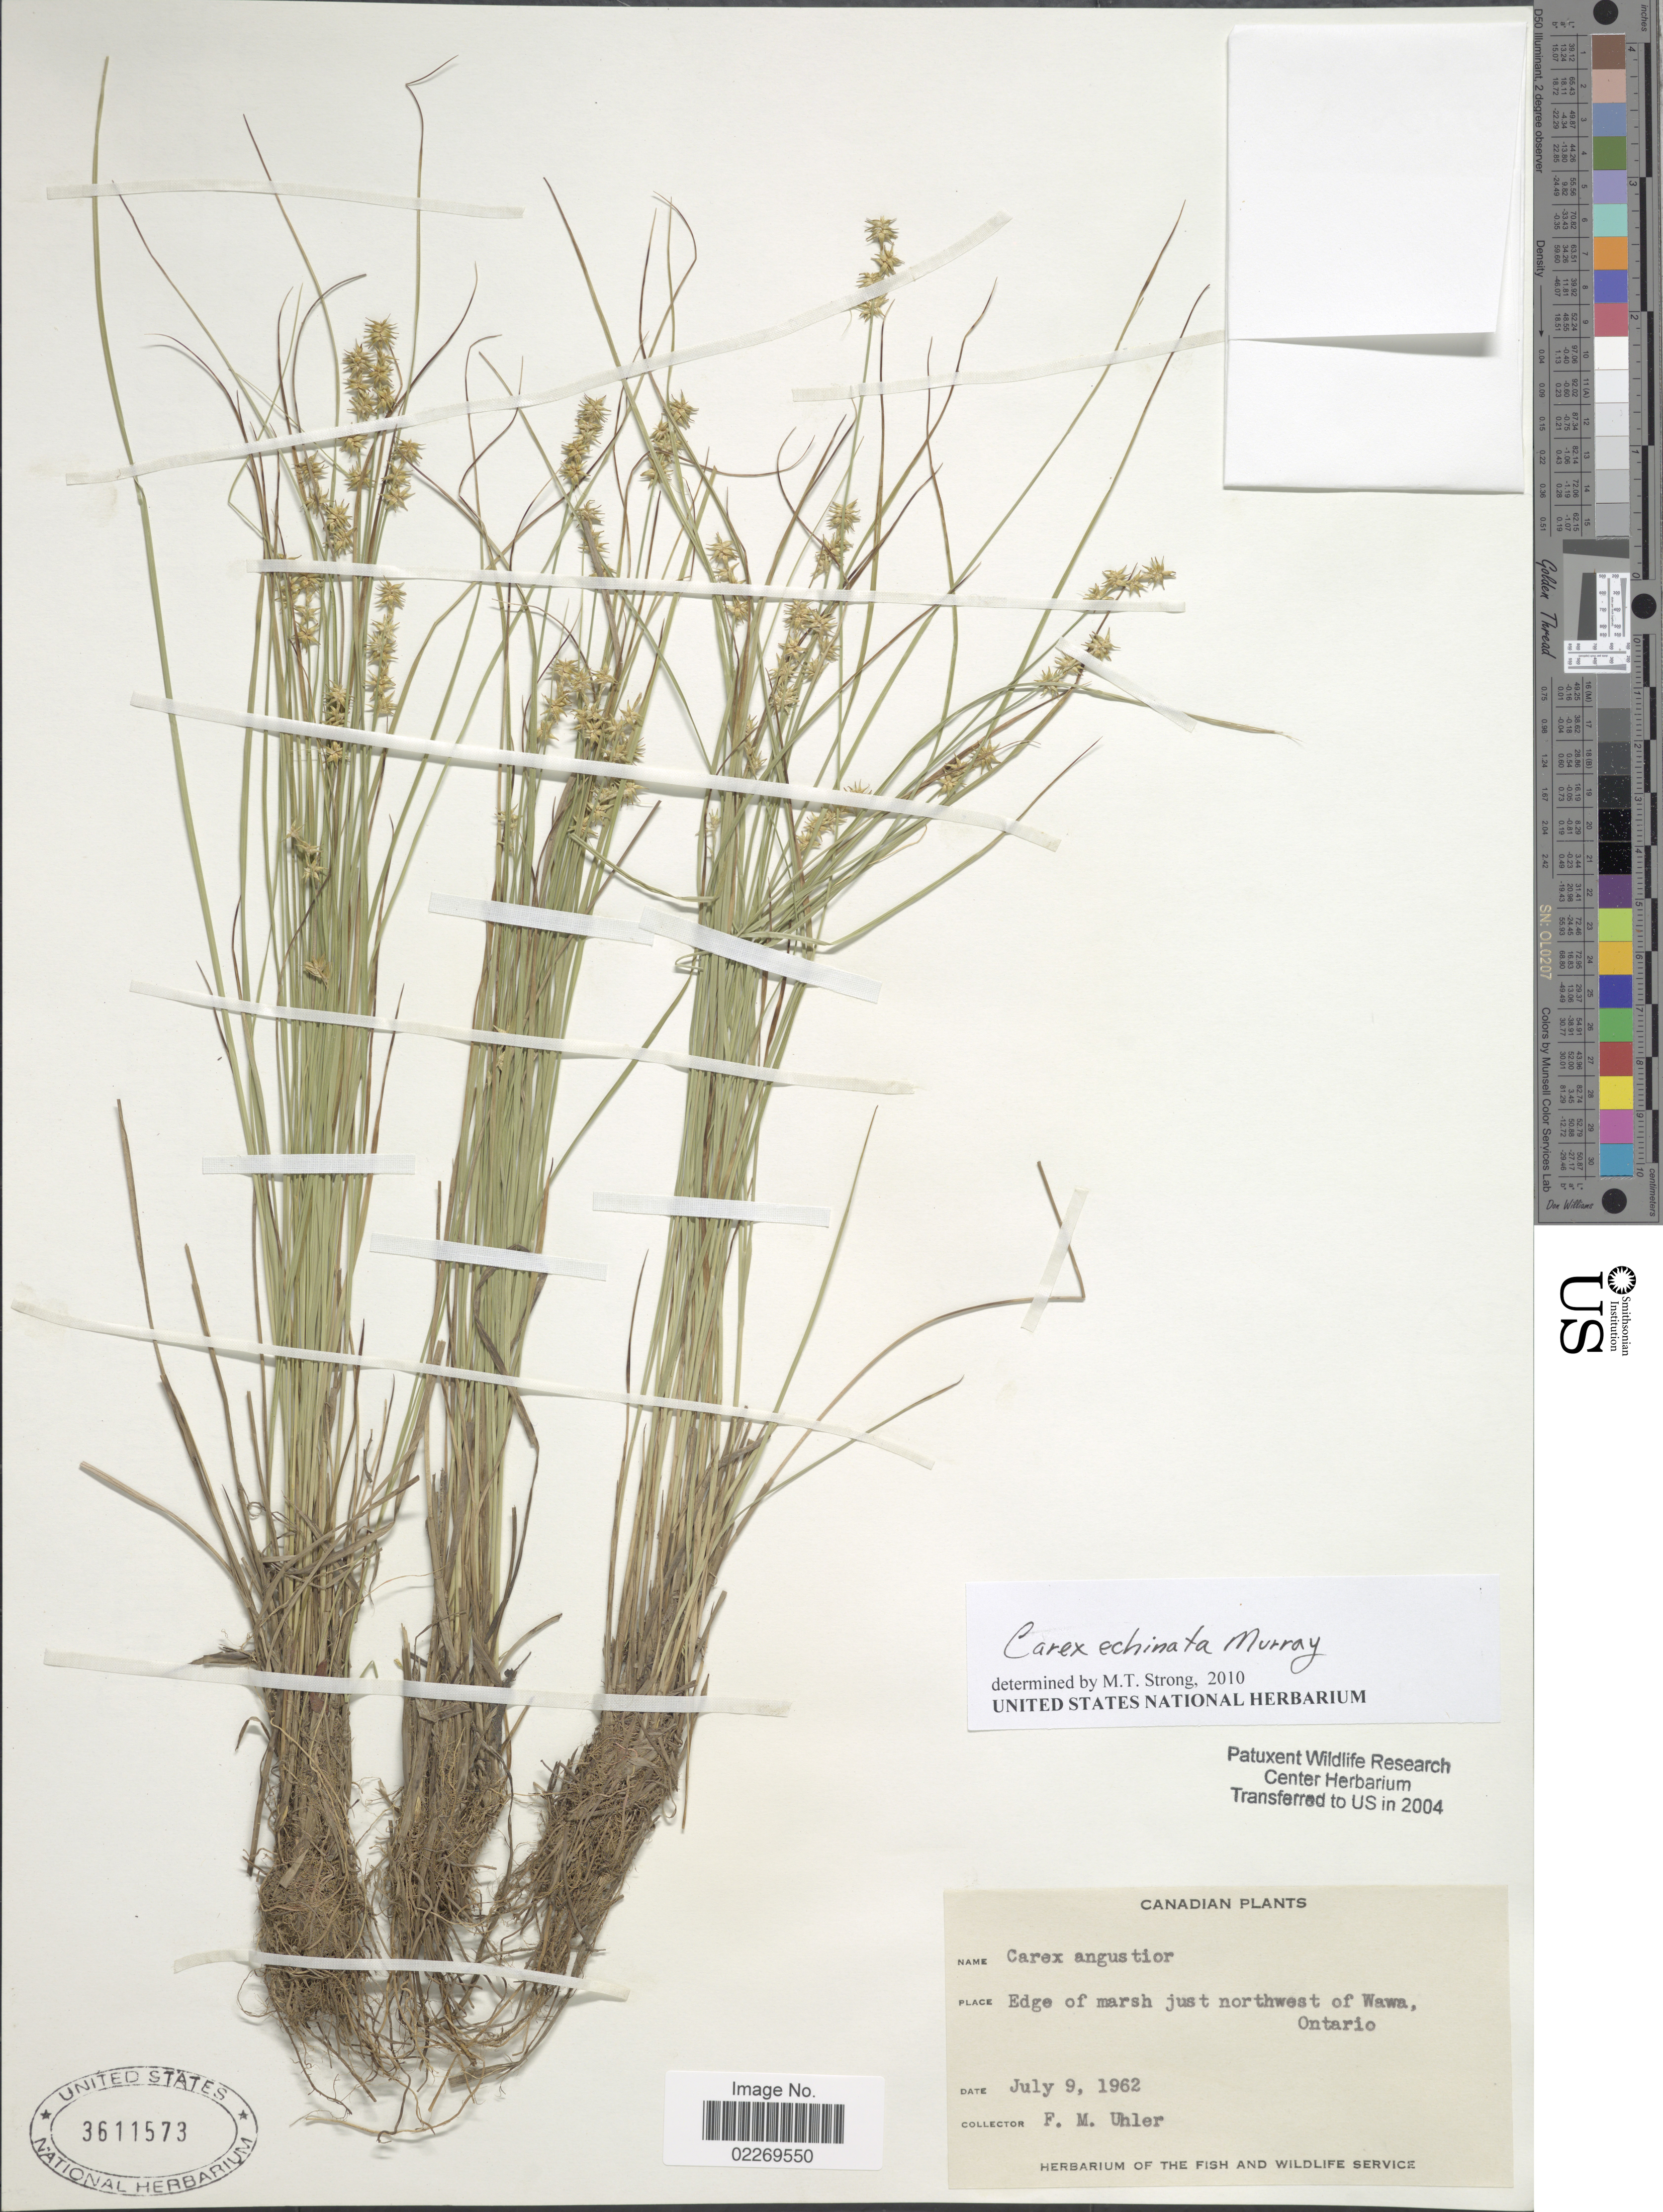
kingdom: Plantae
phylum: Tracheophyta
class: Liliopsida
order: Poales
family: Cyperaceae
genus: Carex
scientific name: Carex echinata subsp. echinata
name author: Murray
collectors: F. M. Uhler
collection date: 1962-07-09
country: Canada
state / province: Ontario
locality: Just northwest of Wawa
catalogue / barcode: US 3611573